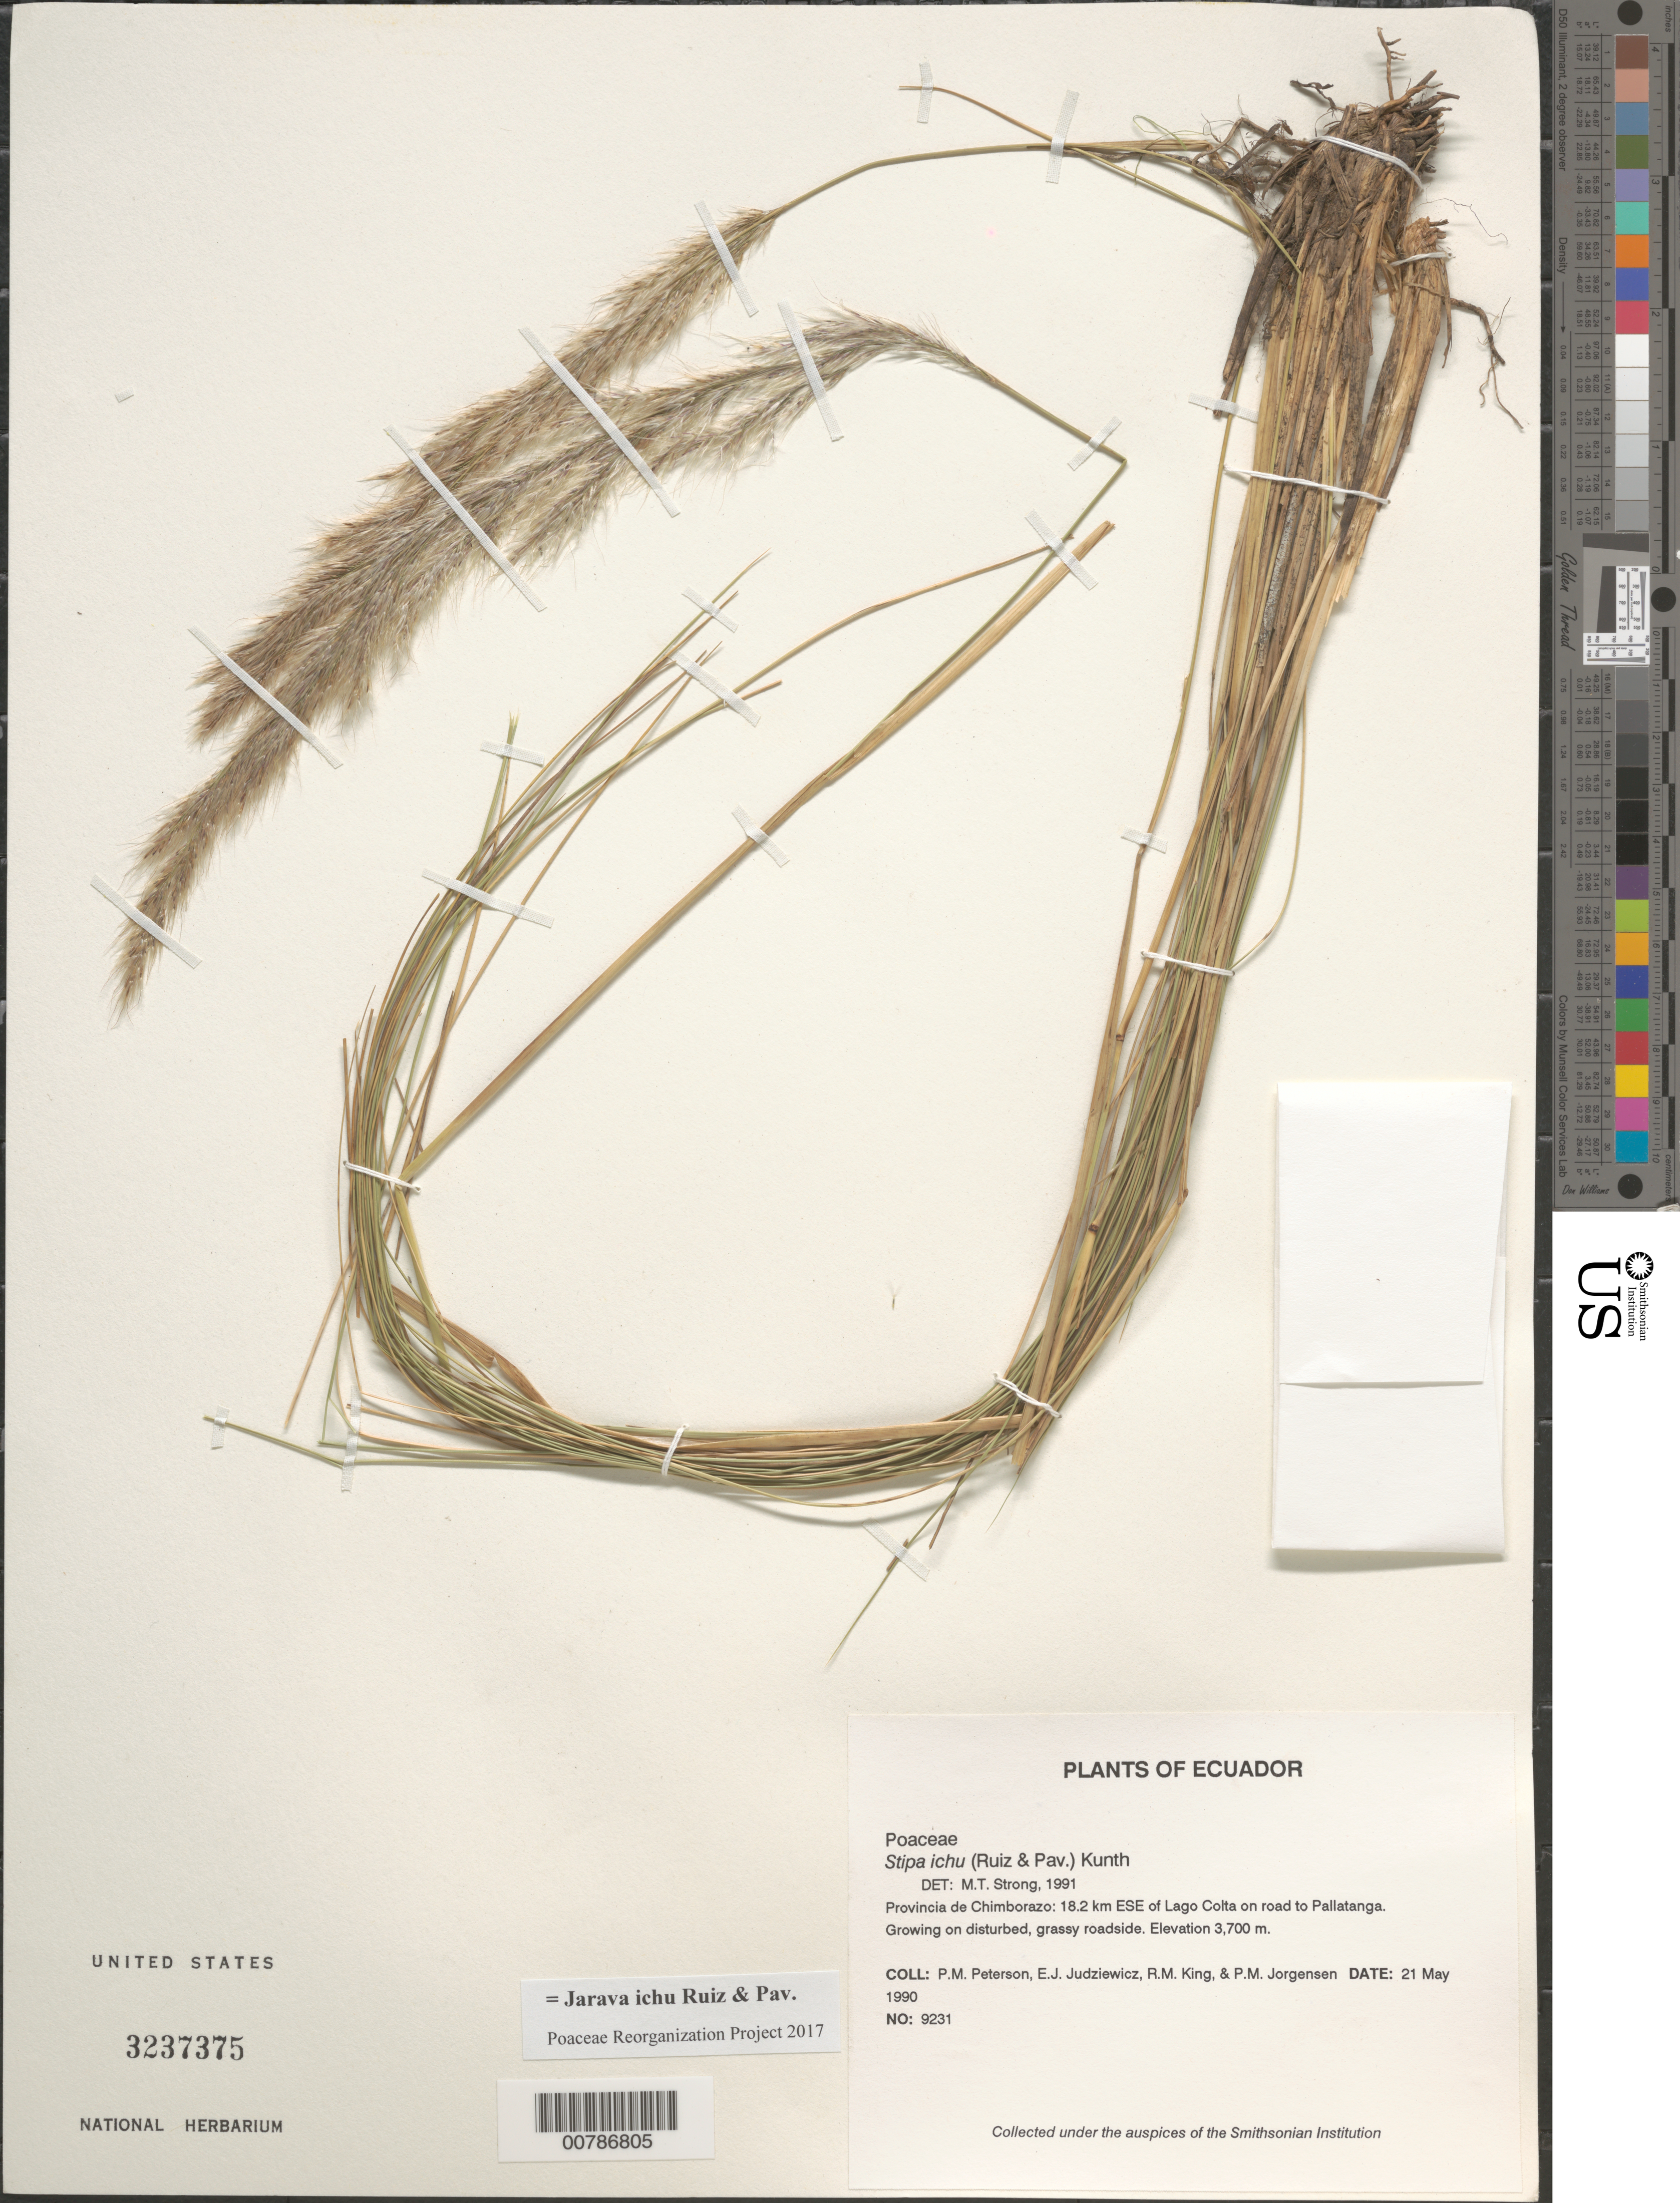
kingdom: Plantae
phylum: Tracheophyta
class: Liliopsida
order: Poales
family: Poaceae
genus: Jarava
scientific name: Jarava ichu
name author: Ruiz & Pav.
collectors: P. M. Peterson, E. J. Judziewicz, R. M. King & P. M. Jørgensen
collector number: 09231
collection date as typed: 21 May 1990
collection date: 1990-05-21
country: Ecuador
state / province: Chimborazo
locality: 18.2 km ESE of Lago Colta on road to Pallatanga.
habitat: Growing on disturbed, grassy roadside.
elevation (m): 3700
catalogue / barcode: US 3237375